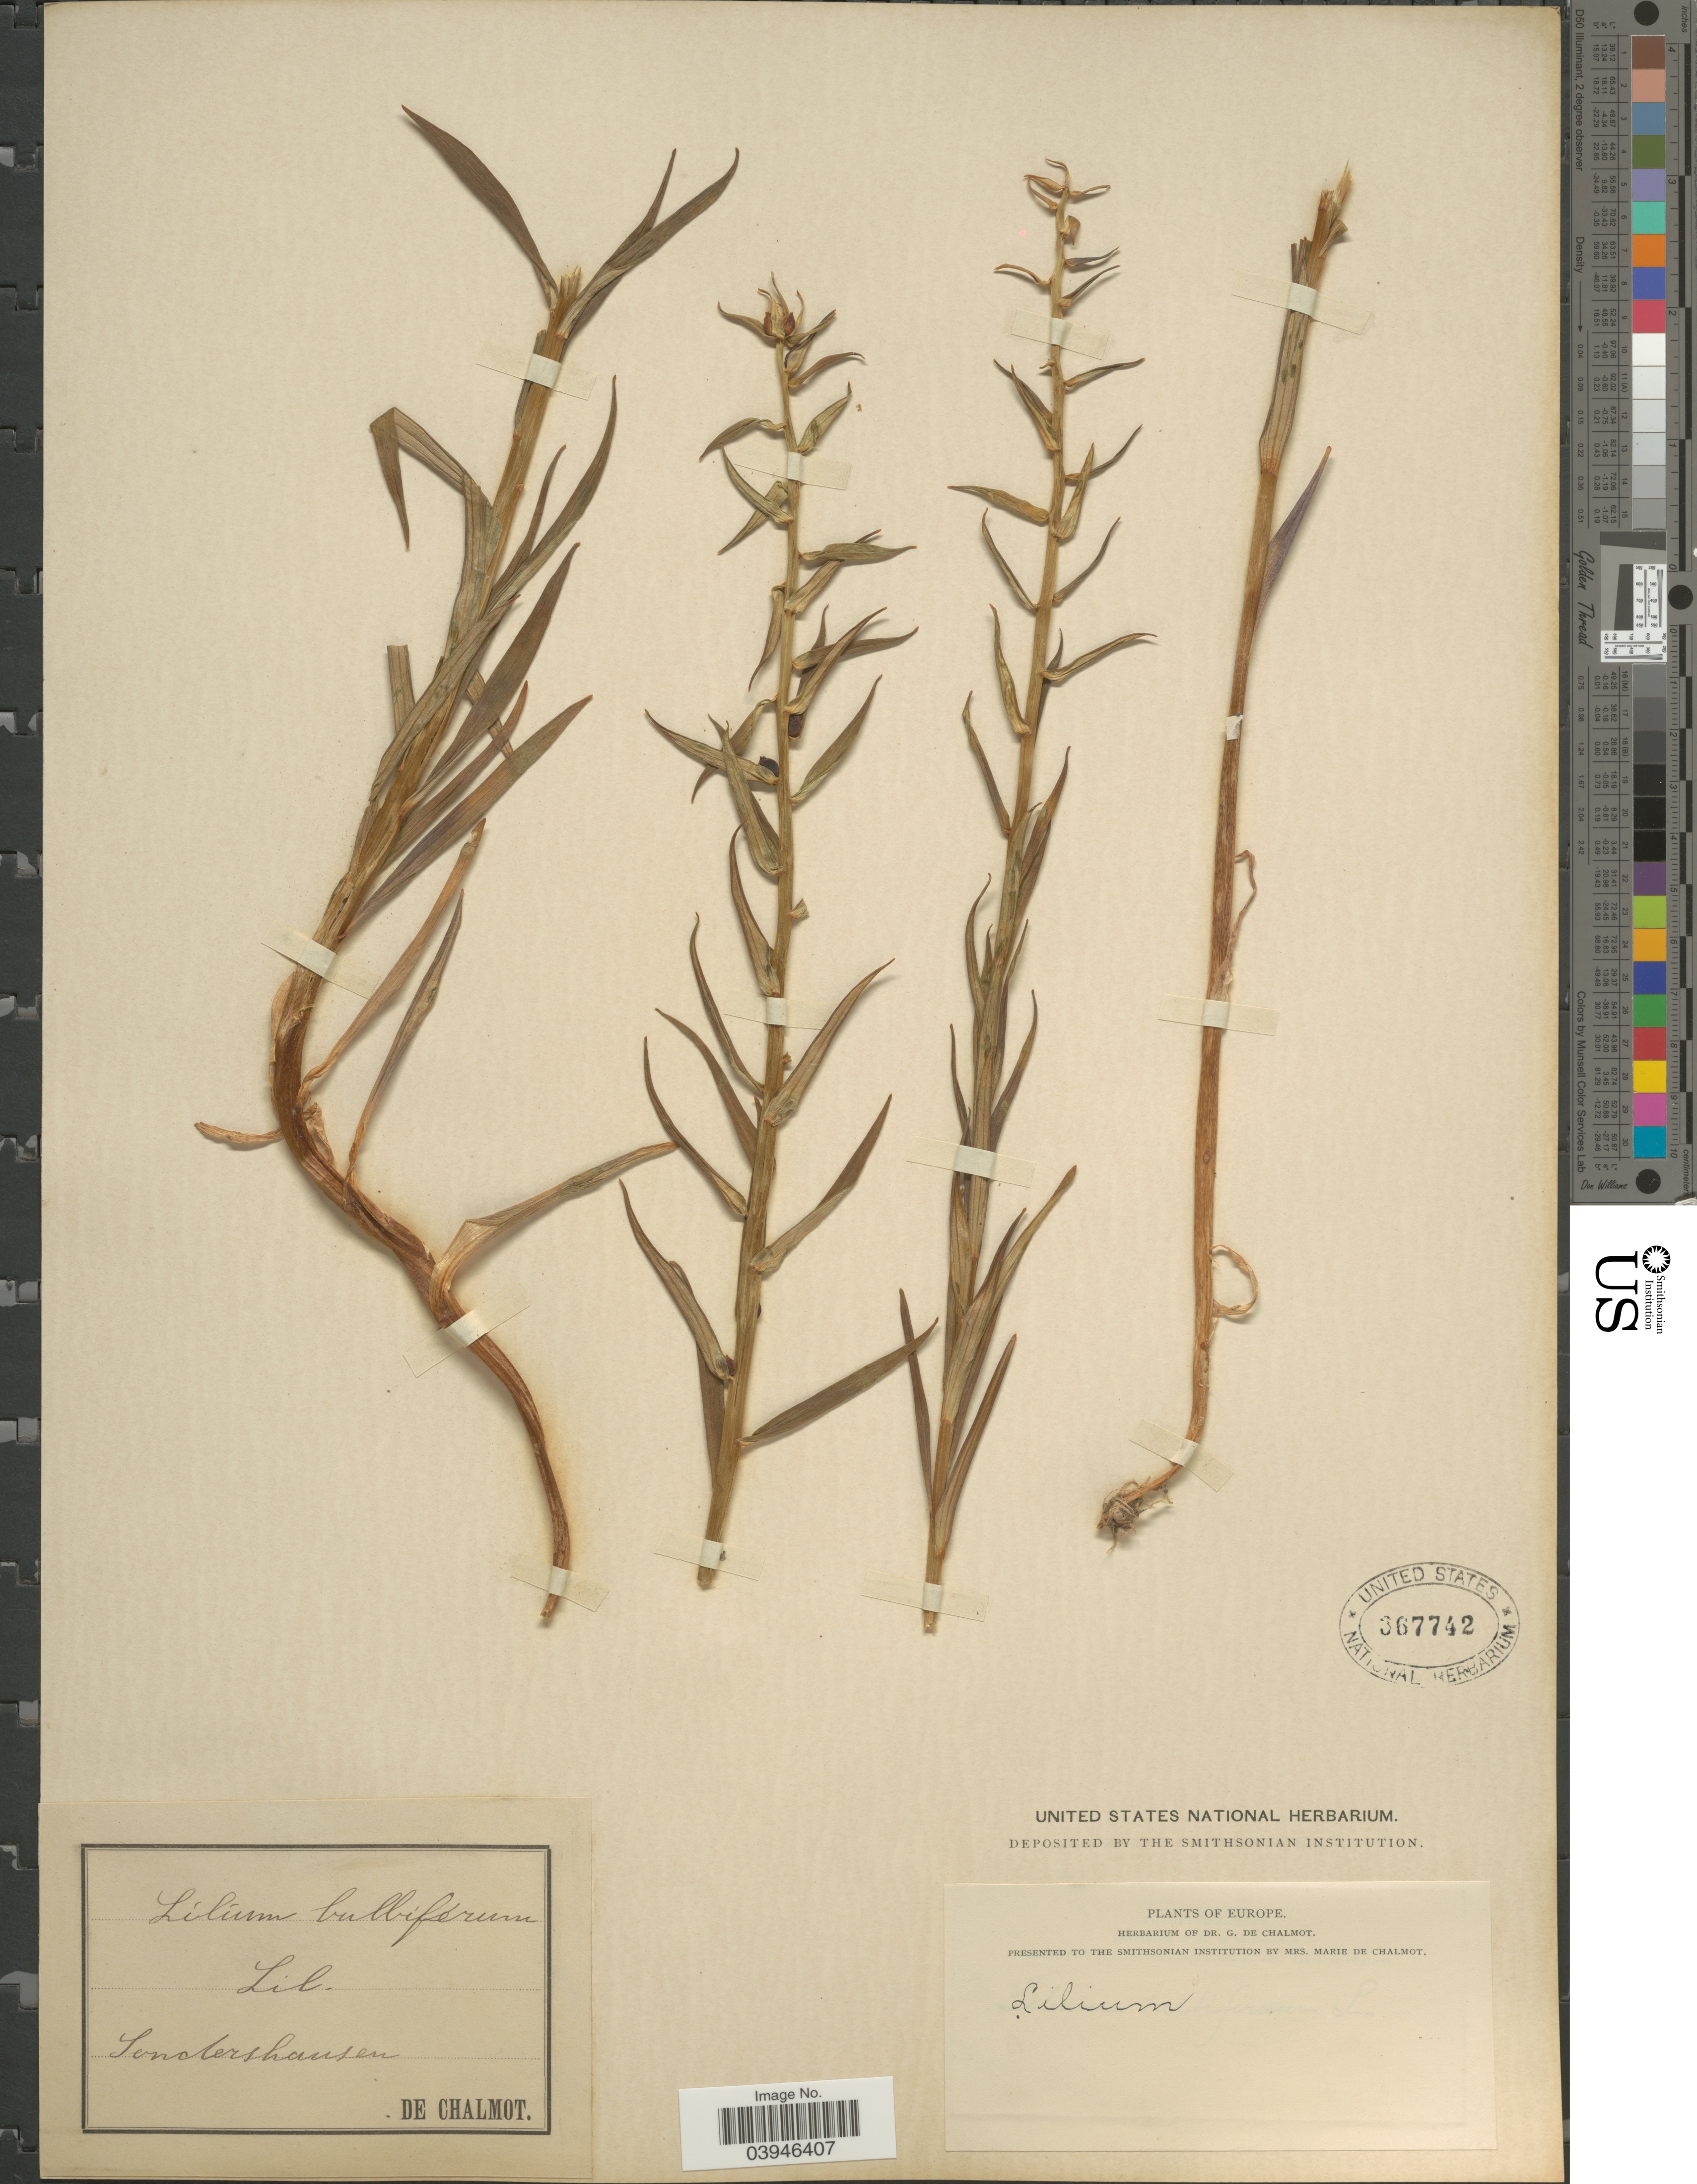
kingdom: Plantae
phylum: Tracheophyta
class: Liliopsida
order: Liliales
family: Liliaceae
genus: Lilium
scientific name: Lilium bulbiferum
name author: L.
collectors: G. de Chalmot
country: Germany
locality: Sondershausen. Europe.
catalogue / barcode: US 367742